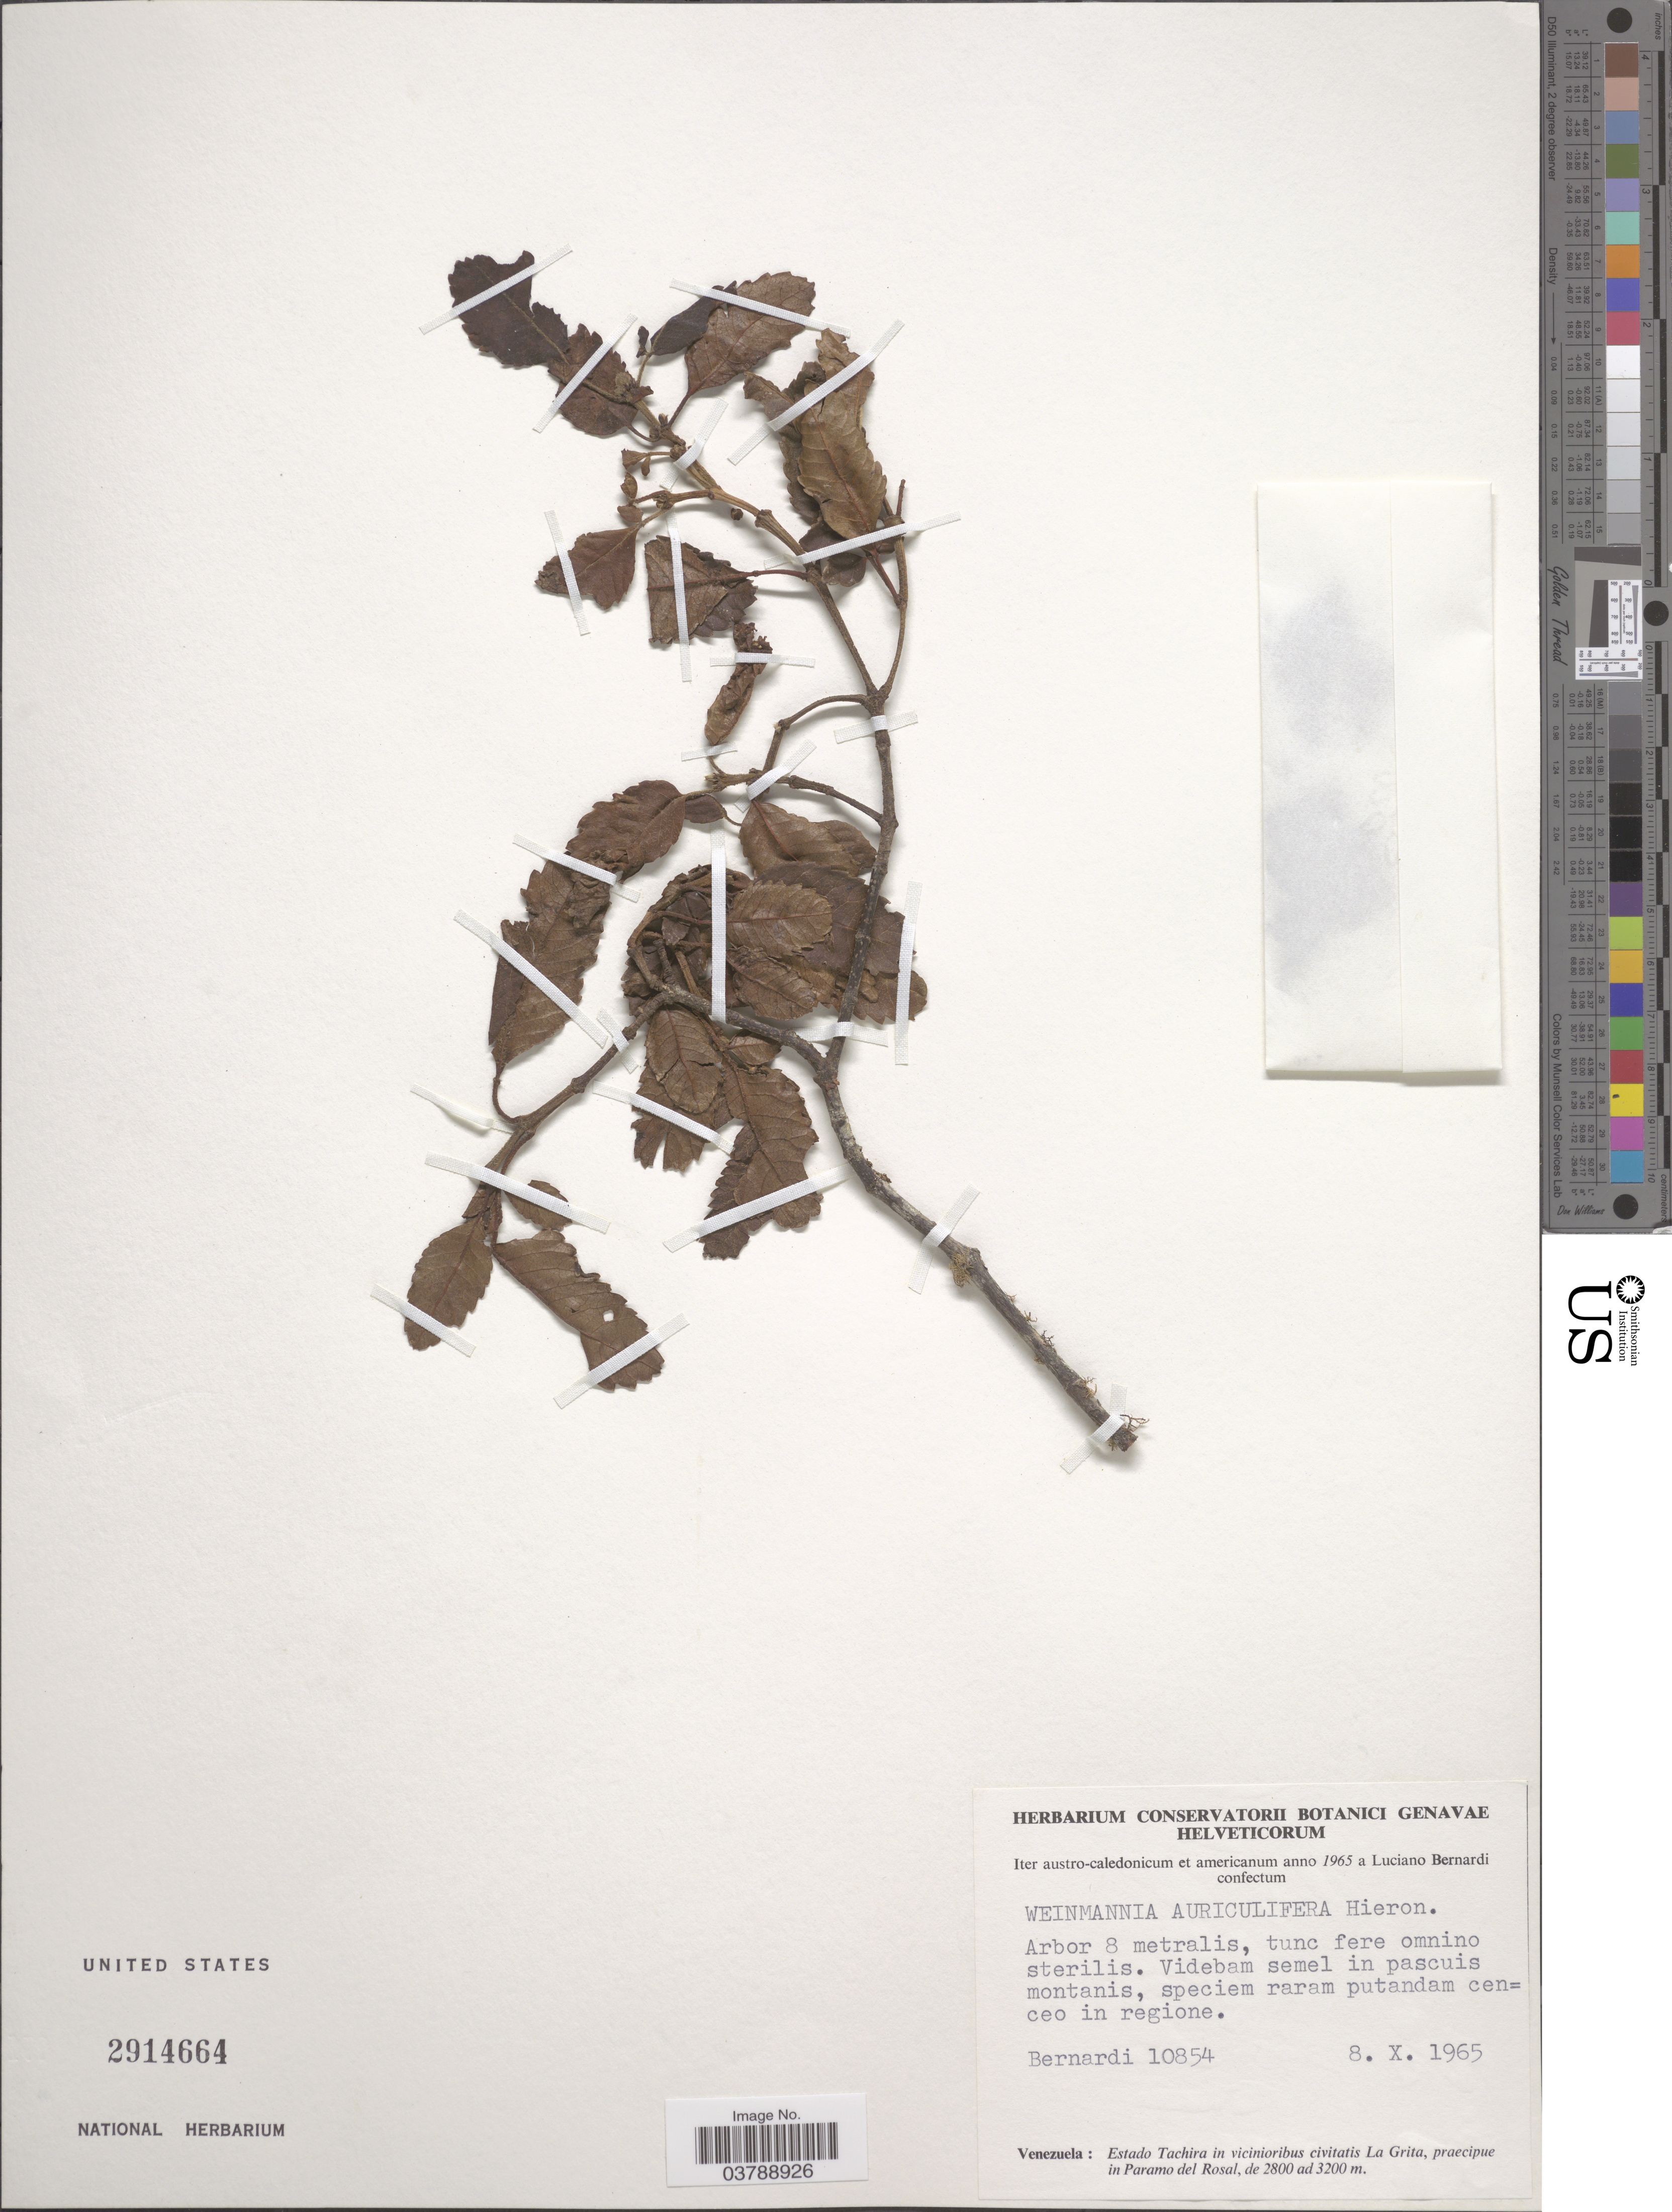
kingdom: Plantae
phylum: Tracheophyta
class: Magnoliopsida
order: Oxalidales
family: Cunoniaceae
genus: Weinmannia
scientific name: Weinmannia auriculifera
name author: Hieron.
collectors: L. Bernardi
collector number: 10854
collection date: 1965-10-08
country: Venezuela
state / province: Tachira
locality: In vicinioribus civitatis La Grita, praecipue in Paramo del Rosal.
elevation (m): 2800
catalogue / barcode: US 2914664